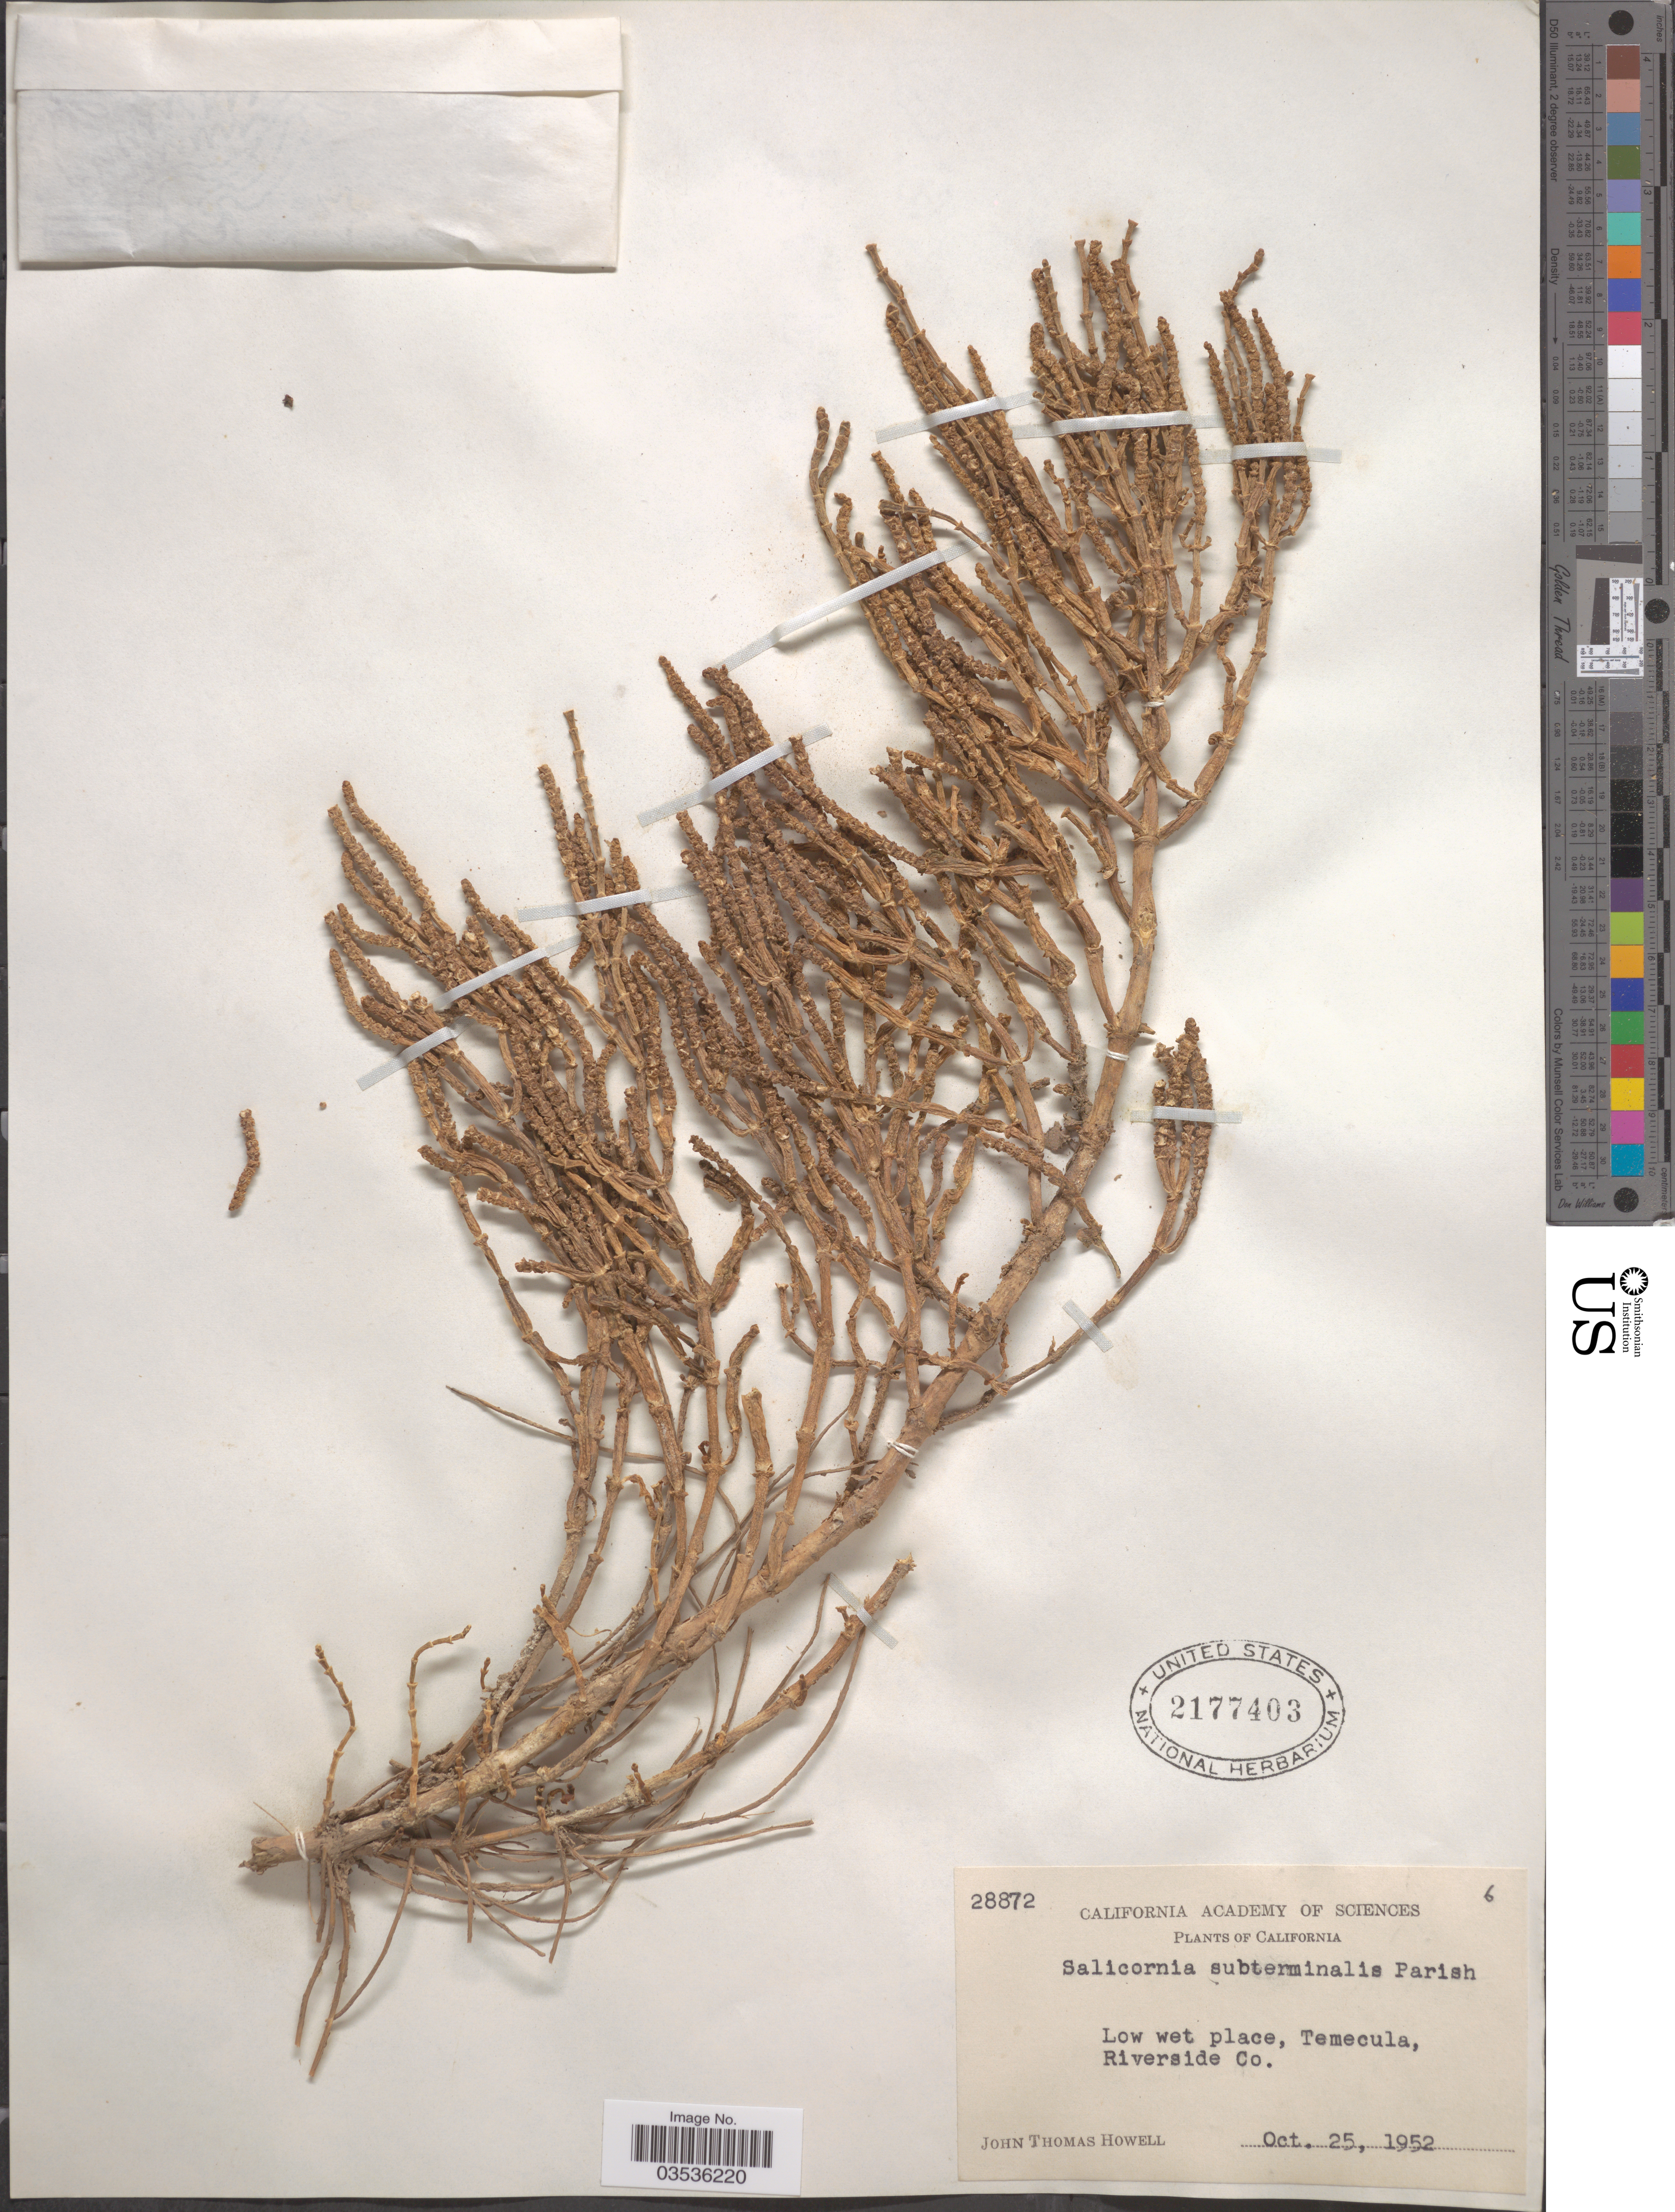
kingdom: Plantae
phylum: Tracheophyta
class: Magnoliopsida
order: Caryophyllales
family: Amaranthaceae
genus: Salicornia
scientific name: Salicornia subterminalis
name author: Parish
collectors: J. T. Howell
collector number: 28872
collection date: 1952-10-25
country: United States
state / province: California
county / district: Riverside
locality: Temecula, Riverside Co.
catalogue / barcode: US 2177403